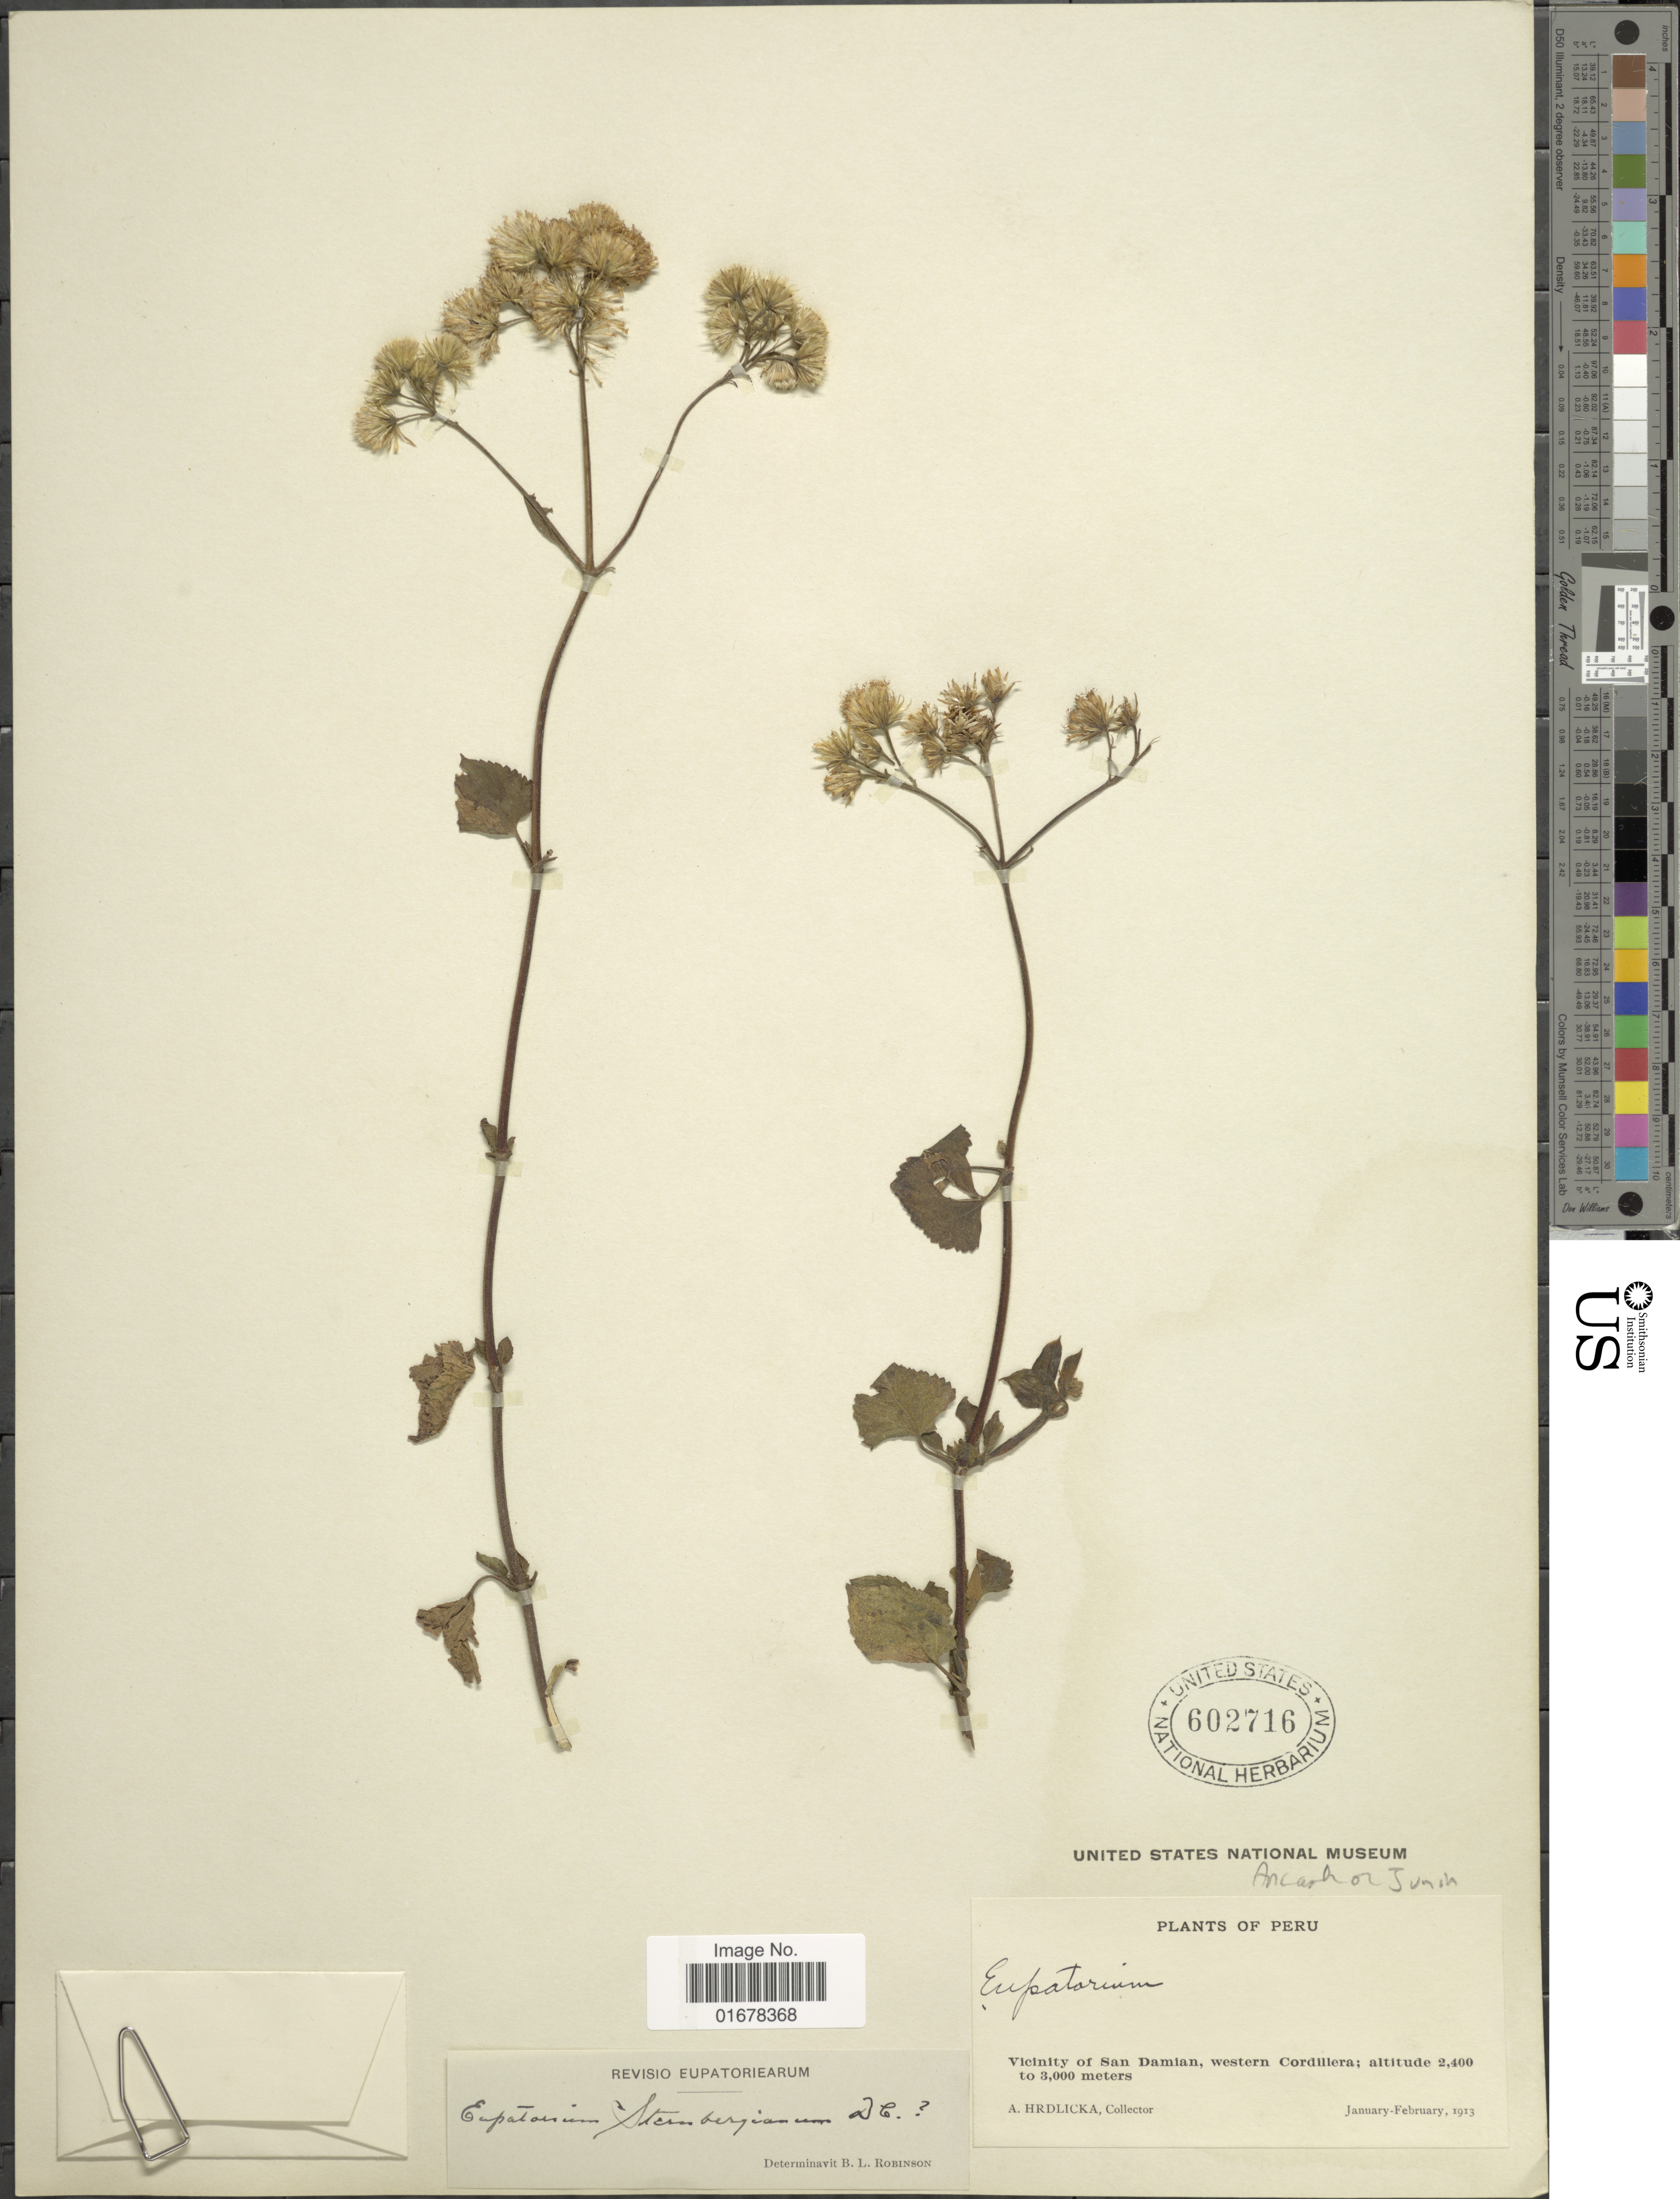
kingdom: Plantae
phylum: Tracheophyta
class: Magnoliopsida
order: Asterales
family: Asteraceae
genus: Ageratina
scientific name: Ageratina sternbergiana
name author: (DC.) R.M. King & H. Rob.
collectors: A. Hrdlicka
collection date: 1913-01/1913-02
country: Peru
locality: Vicinity of San Damian, western Cordillera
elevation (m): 2400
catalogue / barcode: US 602716